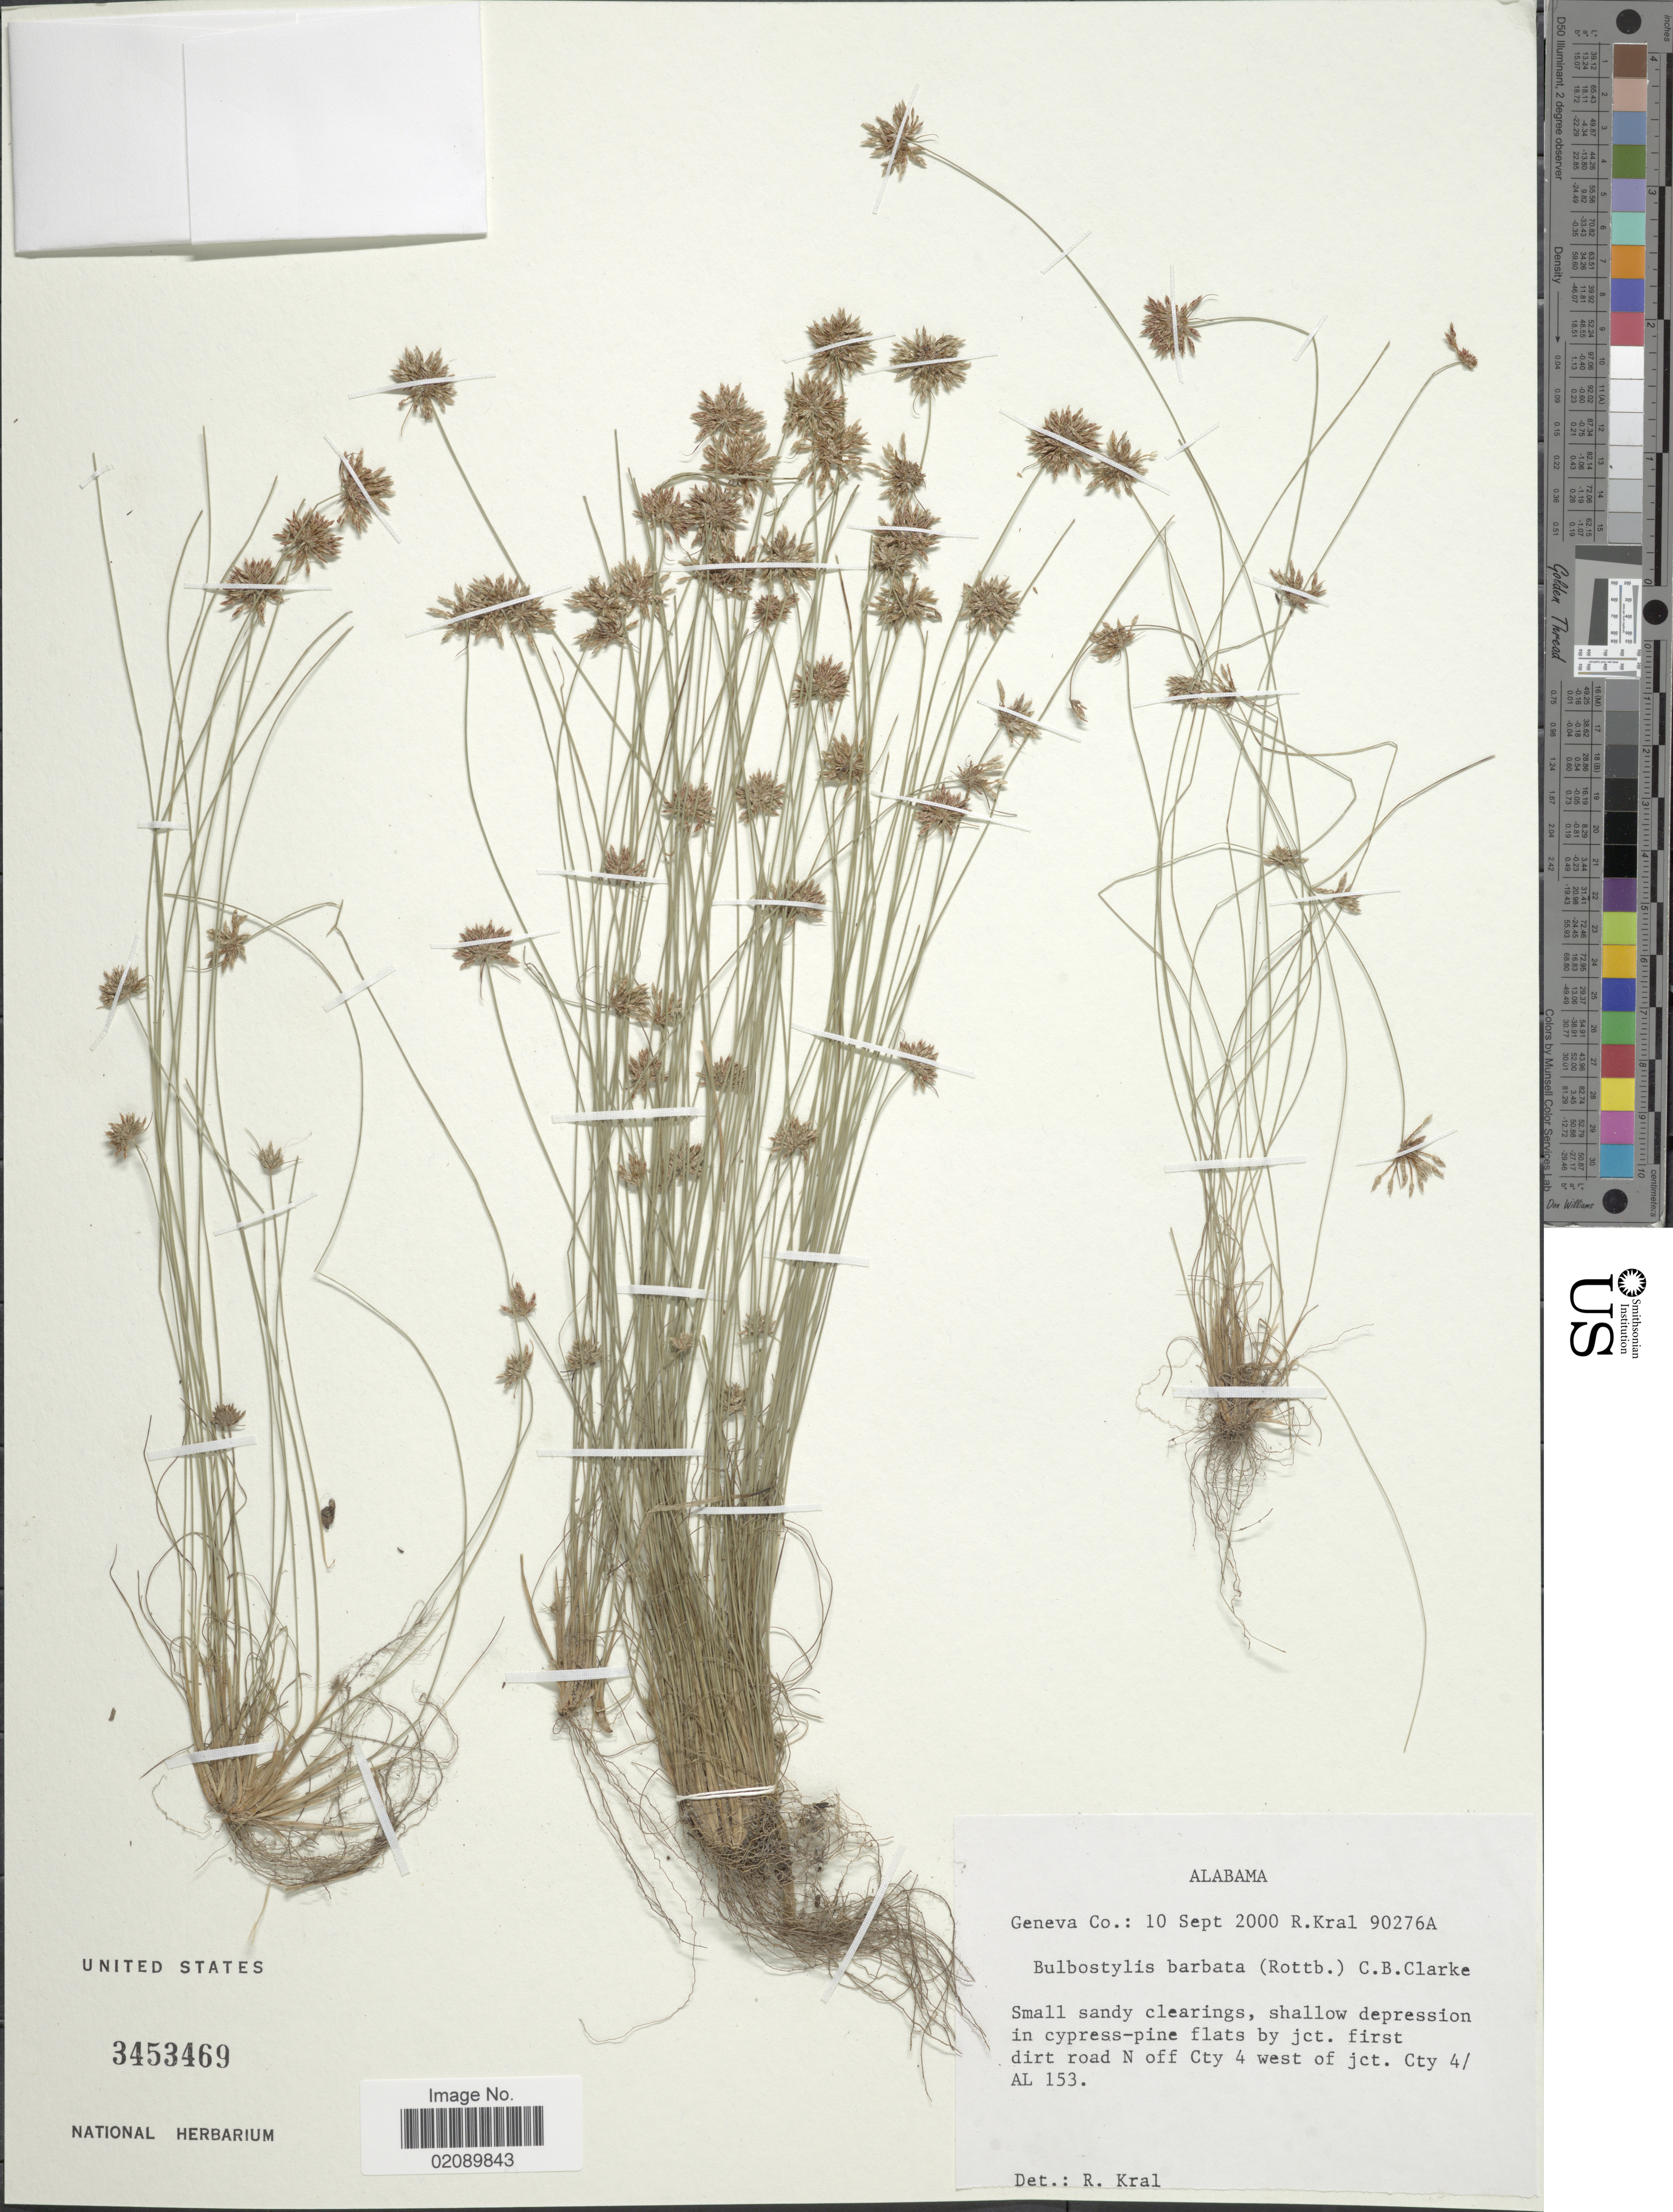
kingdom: Plantae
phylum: Tracheophyta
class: Liliopsida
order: Poales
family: Cyperaceae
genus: Bulbostylis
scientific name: Bulbostylis barbata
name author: (Rottb.) C.B. Clarke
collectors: R. Kral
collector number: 90276A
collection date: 2000-09-10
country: United States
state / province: Alabama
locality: Geneva Co. Small sandy clearings, shallow depression in cypress-pine flats by jct. first dirt road N off Cty 4 west of jct. Cty 4/AL 153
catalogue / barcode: US 3453469